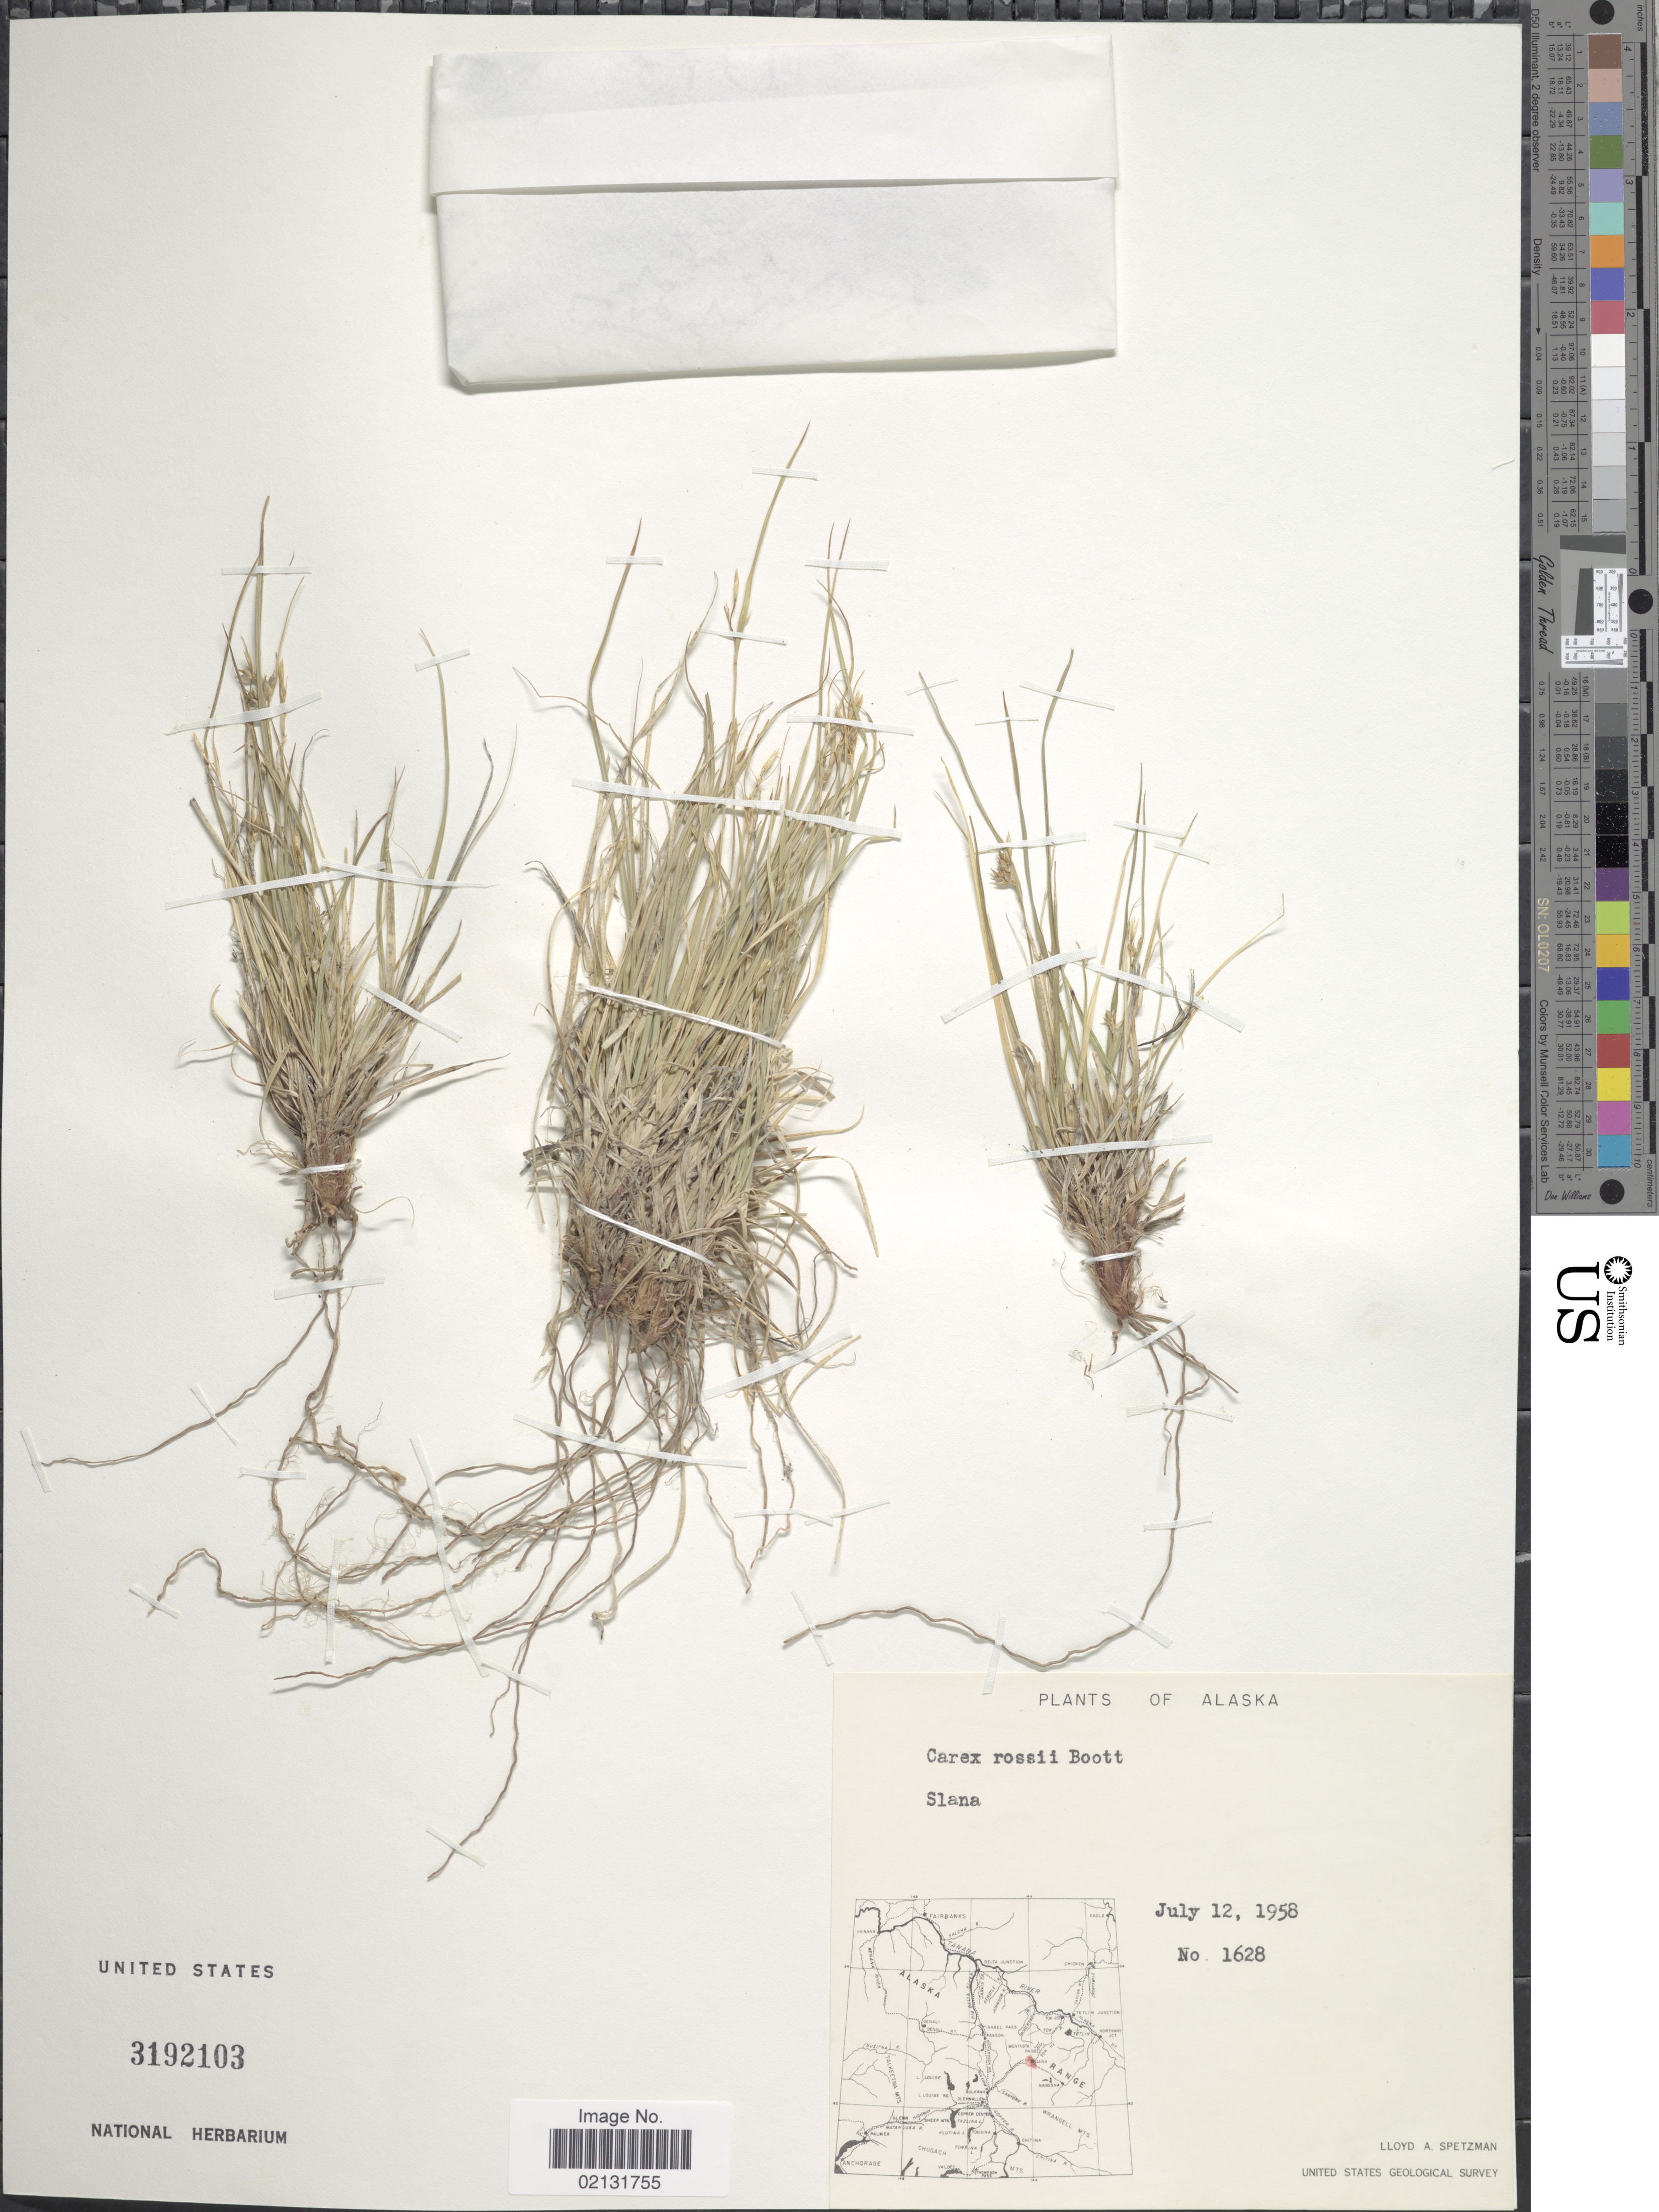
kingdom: Plantae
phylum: Tracheophyta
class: Liliopsida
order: Poales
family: Cyperaceae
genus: Carex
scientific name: Carex rossii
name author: Boott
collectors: L. Spetzman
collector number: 1628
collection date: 1958-07-12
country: United States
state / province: Alaska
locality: Slana.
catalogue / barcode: US 3192103